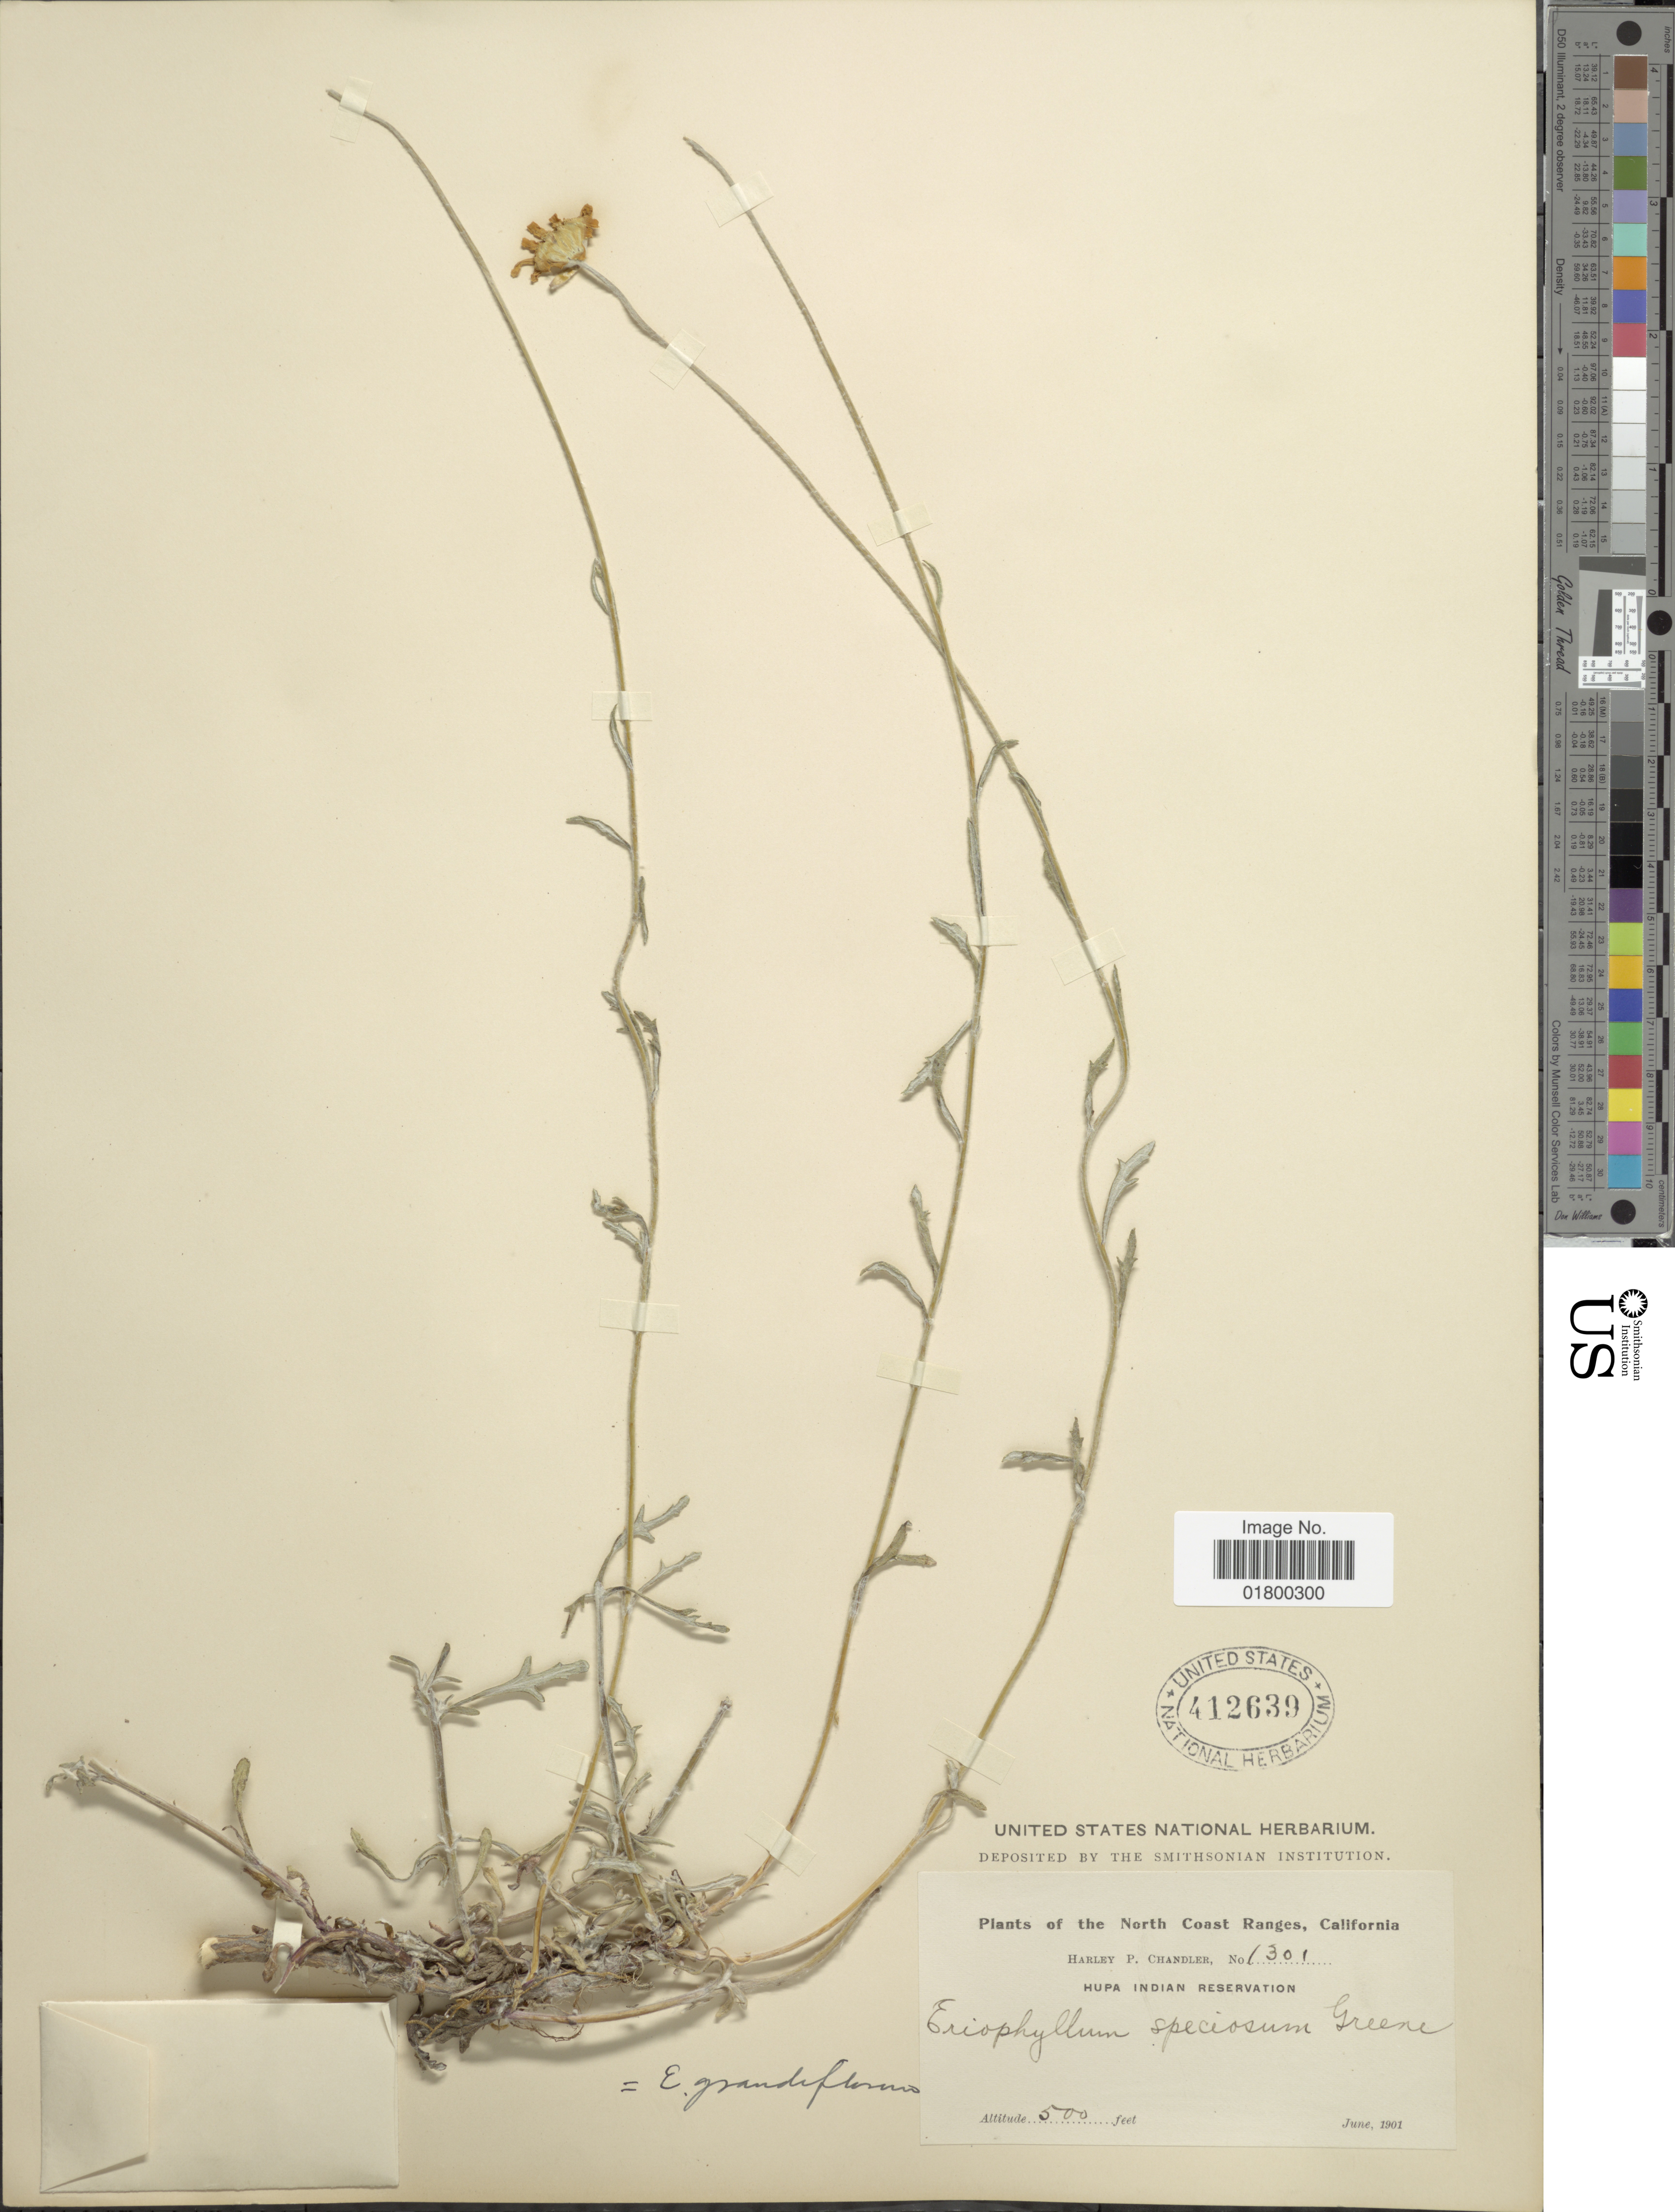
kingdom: Plantae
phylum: Tracheophyta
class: Magnoliopsida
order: Asterales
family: Asteraceae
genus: Eriophyllum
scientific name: Eriophyllum lanatum var. grandiflorum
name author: (A. Gray) Jeps.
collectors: H. Chandler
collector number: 1301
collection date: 1901-06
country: United States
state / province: California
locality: The North Coast Ranges, California, Hupa Indian Reservation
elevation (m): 152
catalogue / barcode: US 412639